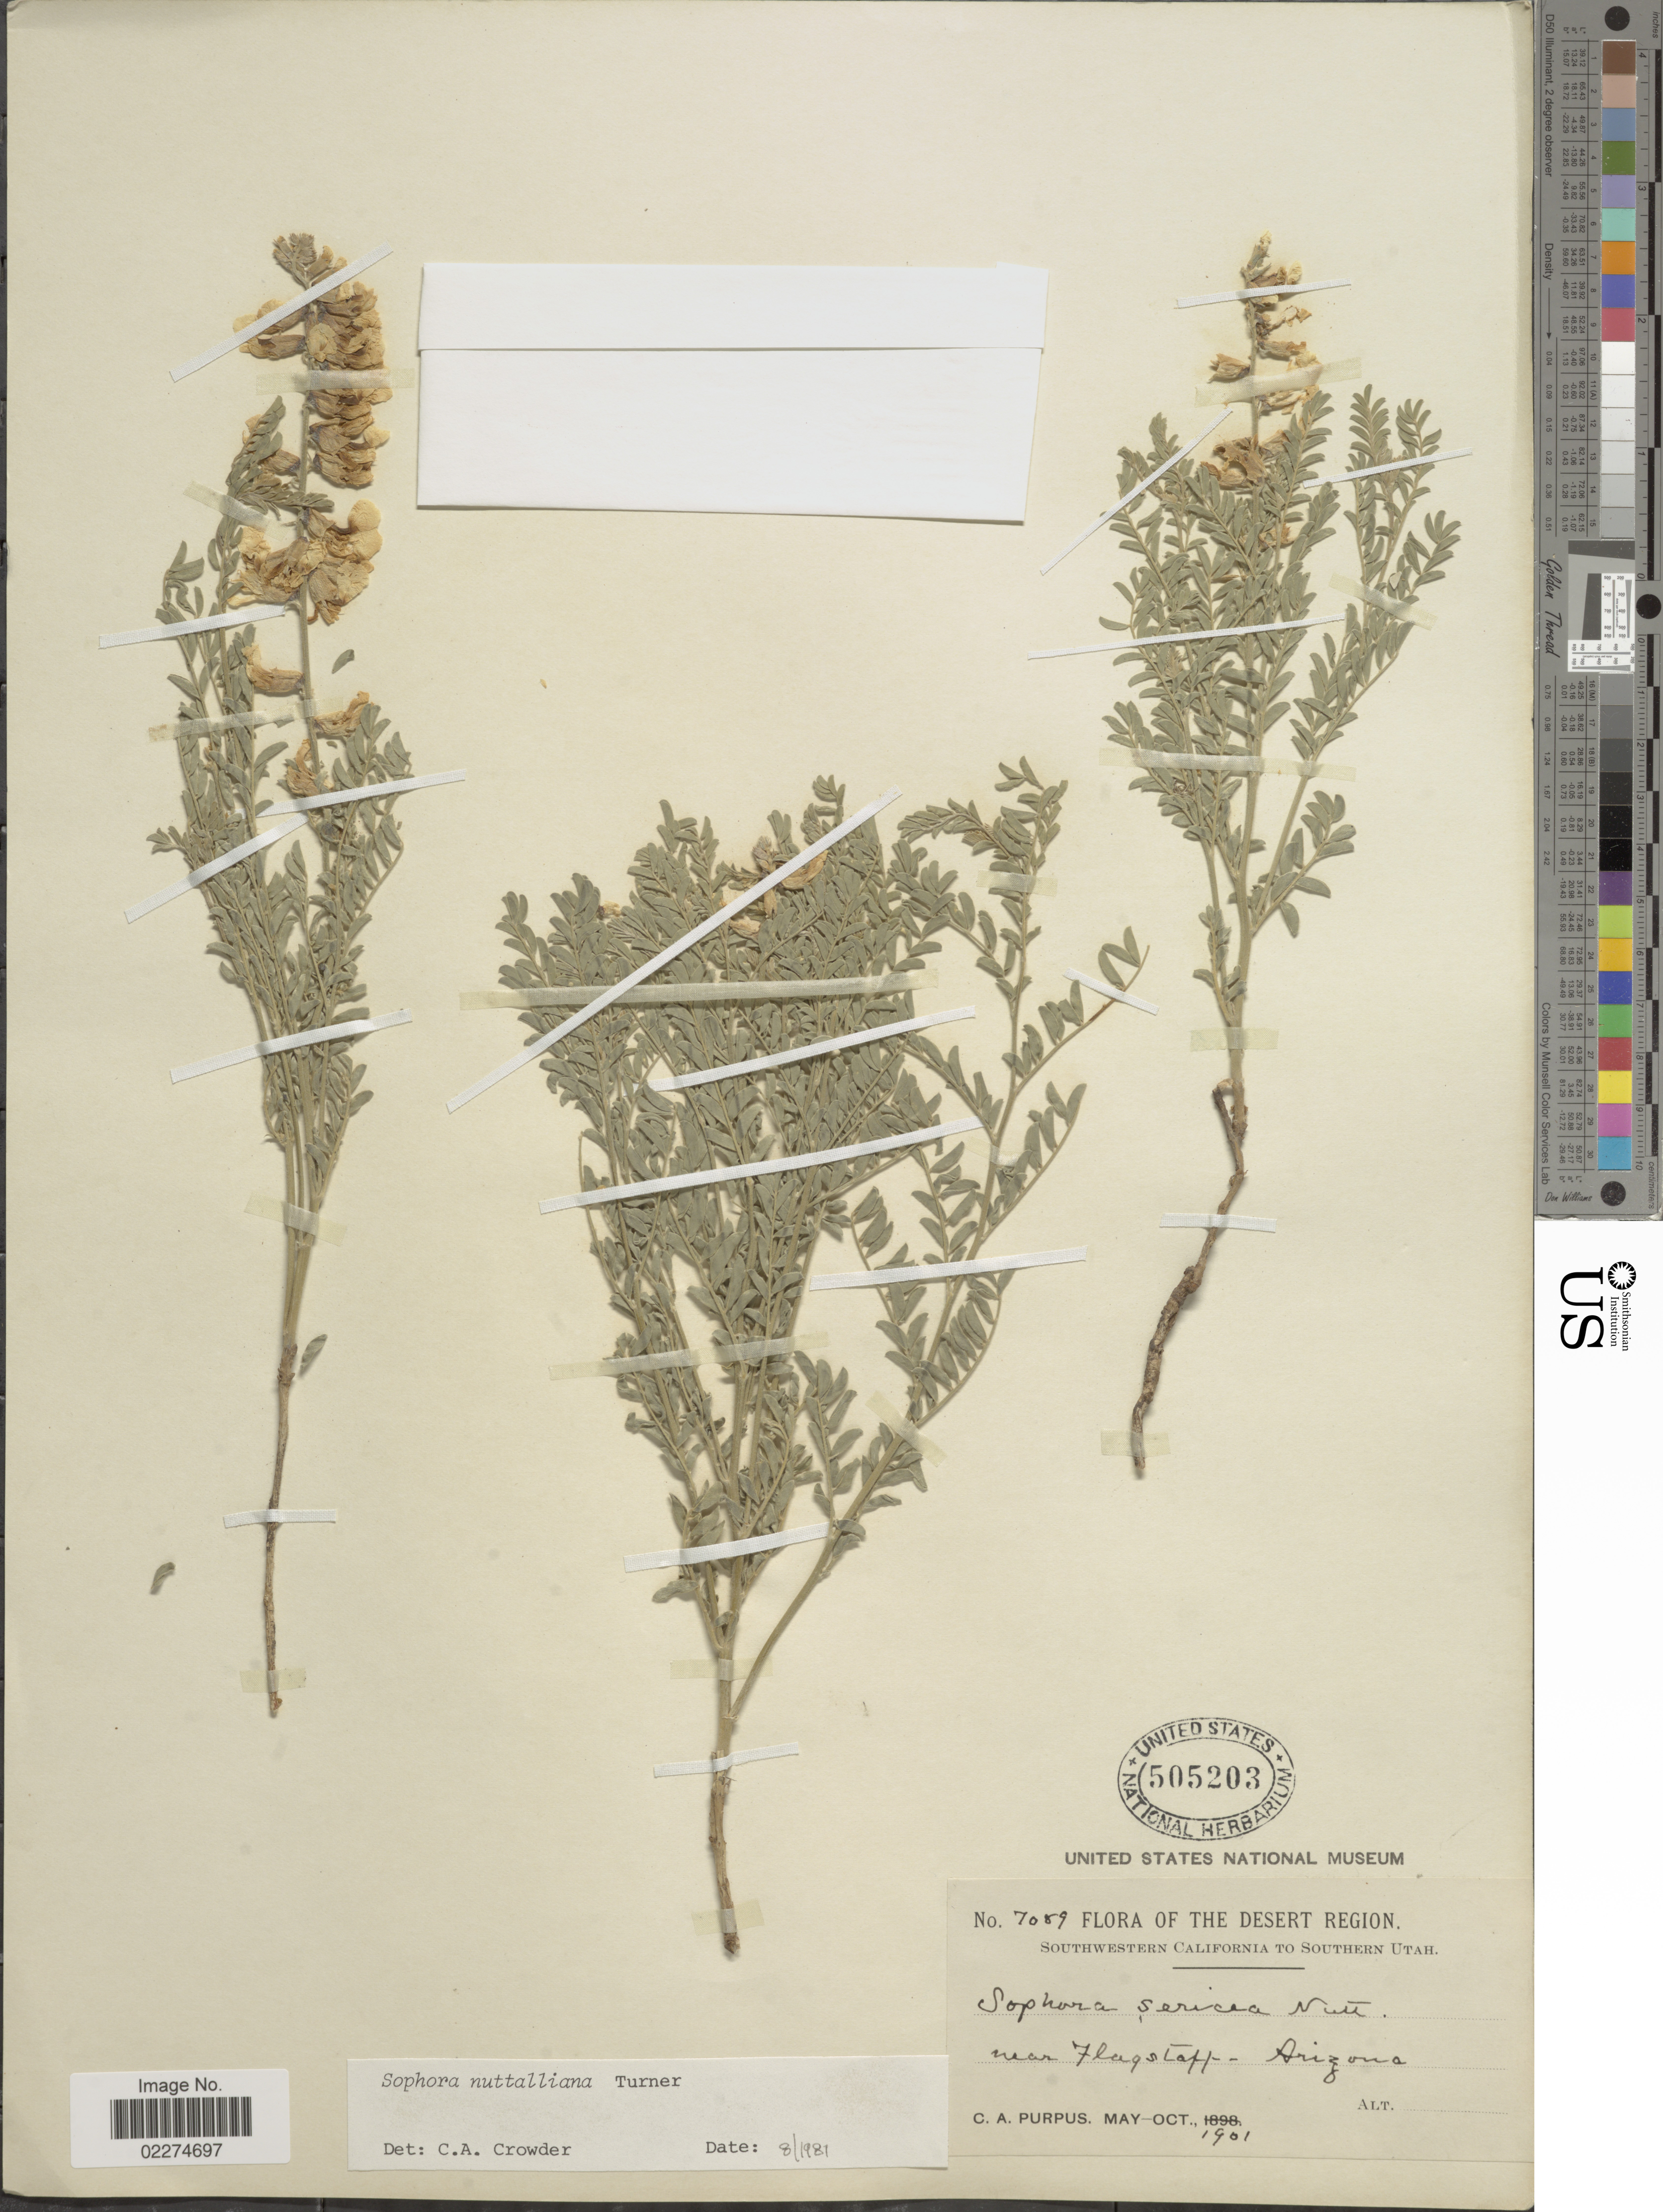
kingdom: Plantae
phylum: Tracheophyta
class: Magnoliopsida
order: Fabales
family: Fabaceae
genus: Sophora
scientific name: Sophora nuttalliana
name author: B.L. Turner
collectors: -- Purpus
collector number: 7089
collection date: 1901-05/1901-10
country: United States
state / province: Arizona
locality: The Desert Region, Near Flagstaff, Arizona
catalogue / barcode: US 505203